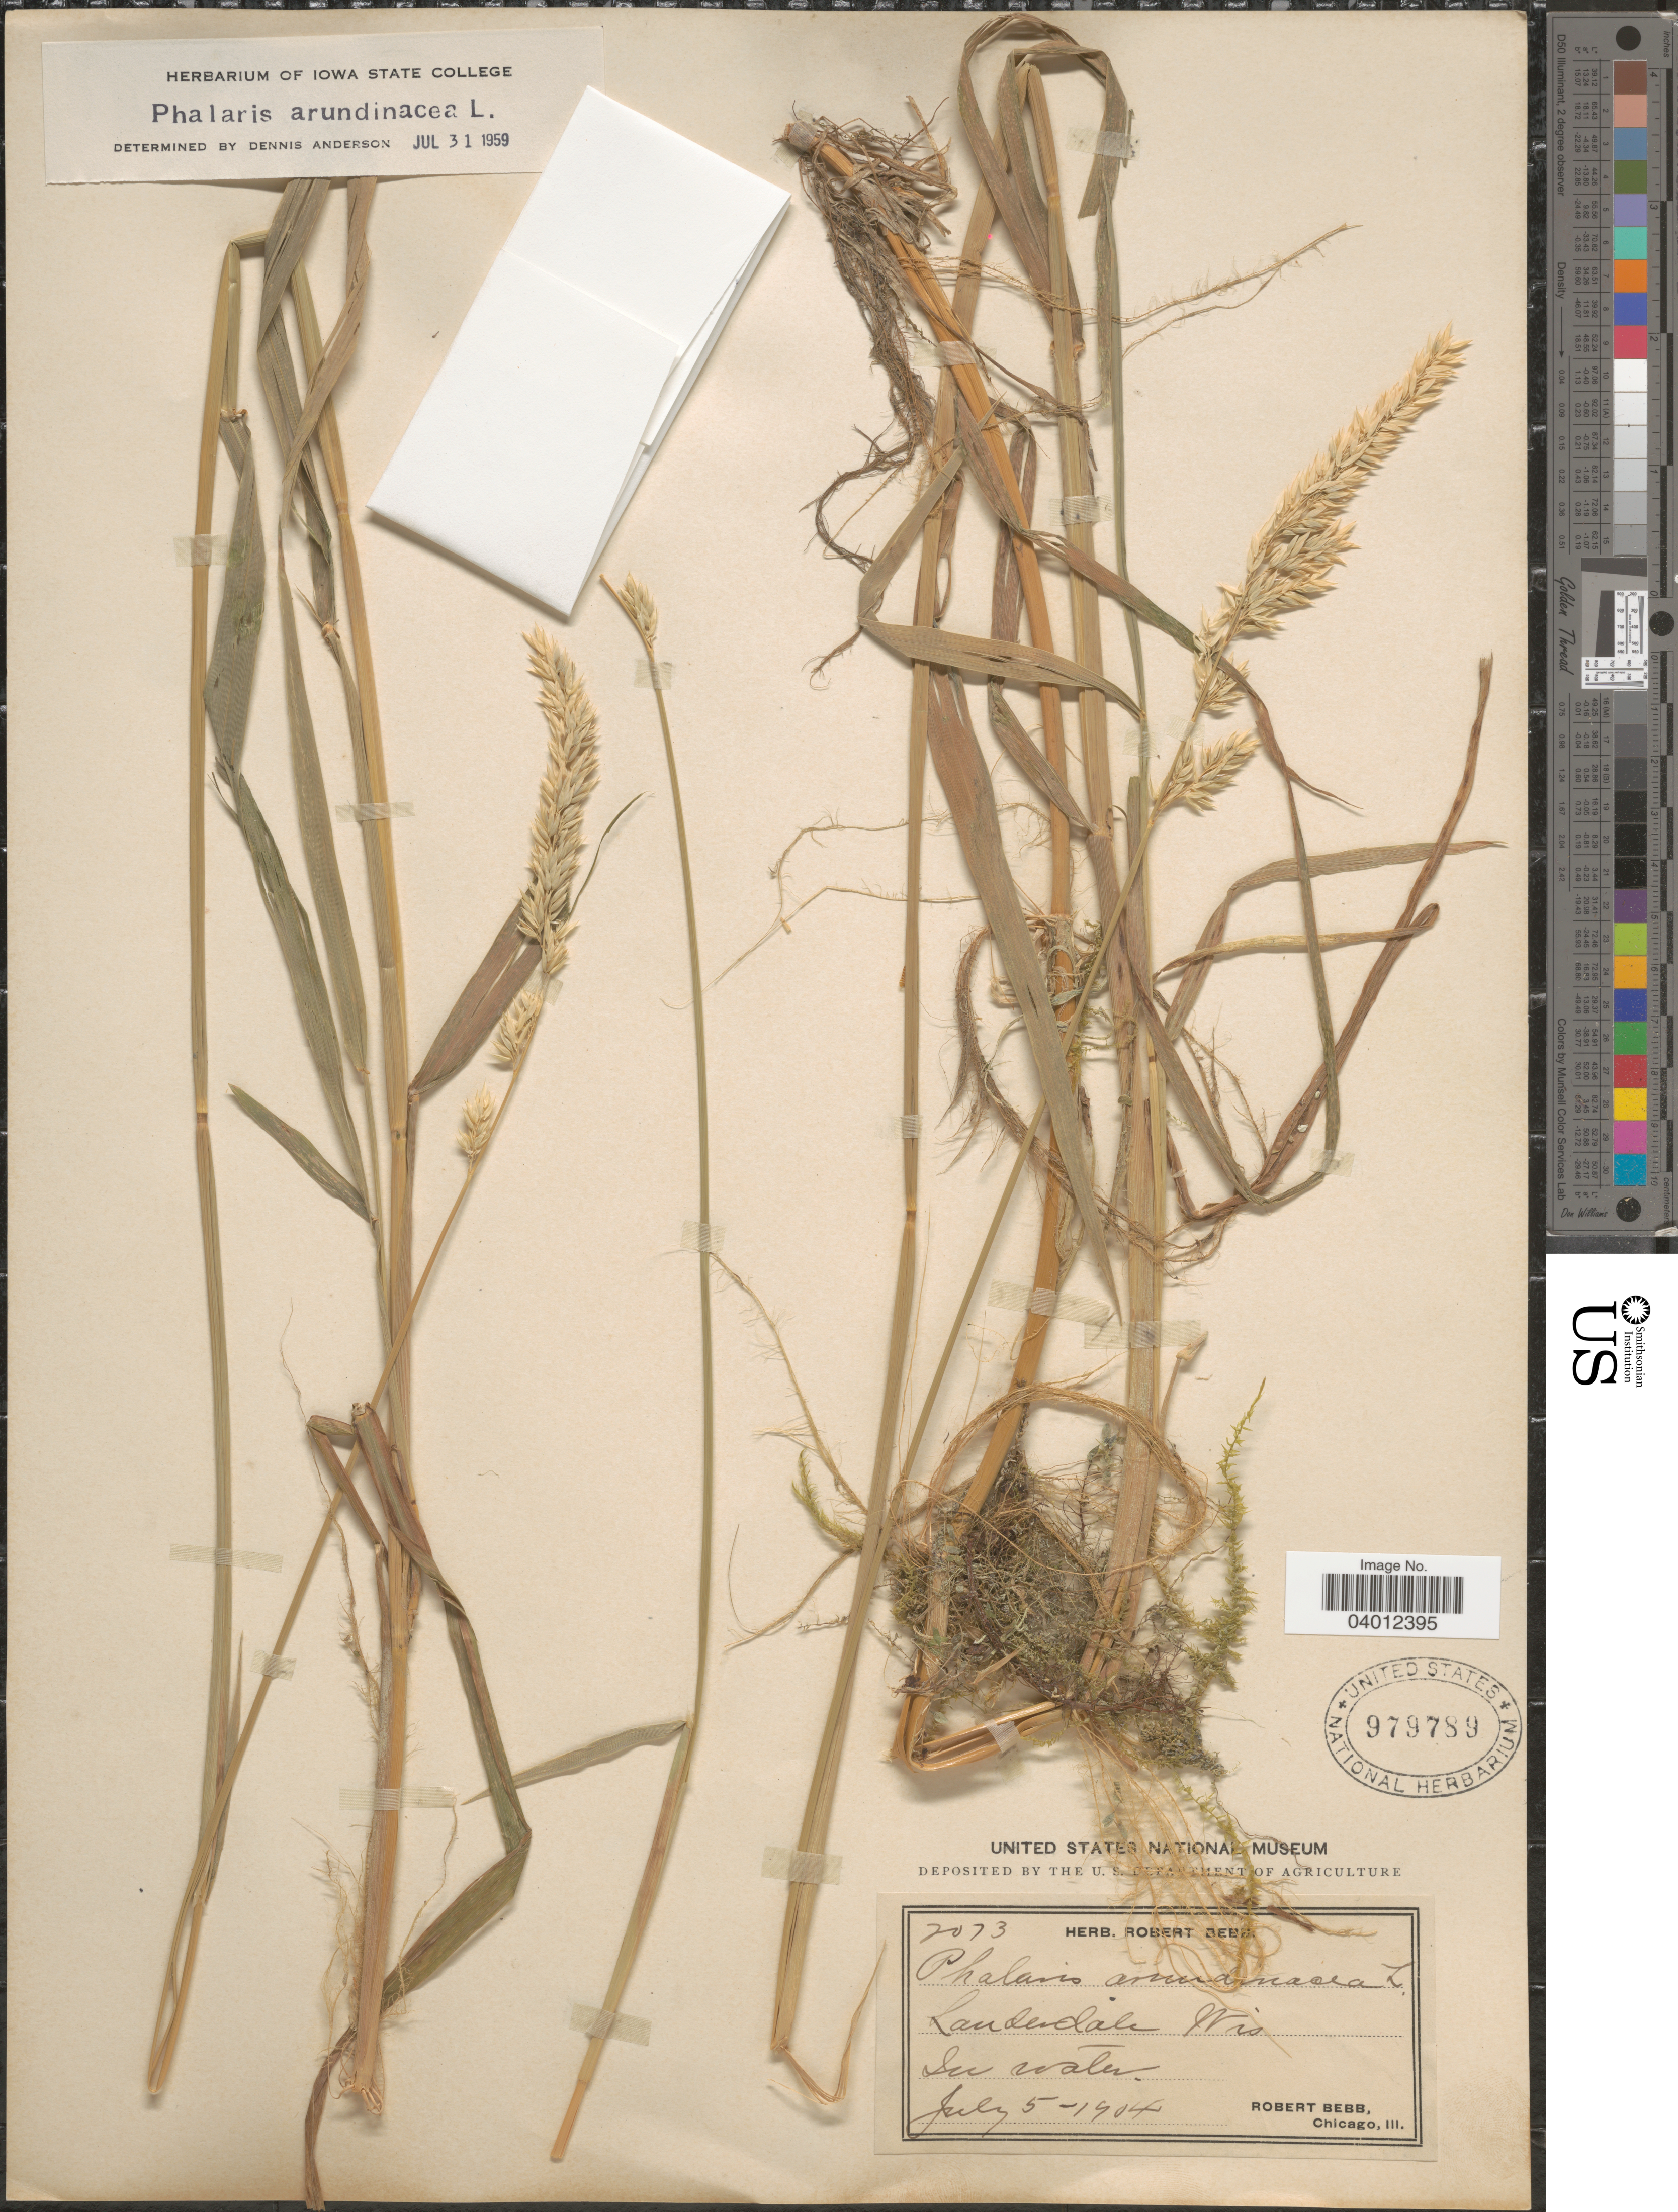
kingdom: Plantae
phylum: Tracheophyta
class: Liliopsida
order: Poales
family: Poaceae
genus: Phalaris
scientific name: Phalaris arundinacea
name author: L.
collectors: R. Bebb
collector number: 2073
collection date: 1904-07-05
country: United States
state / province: Wisconsin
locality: Landendale.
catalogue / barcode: US 979789